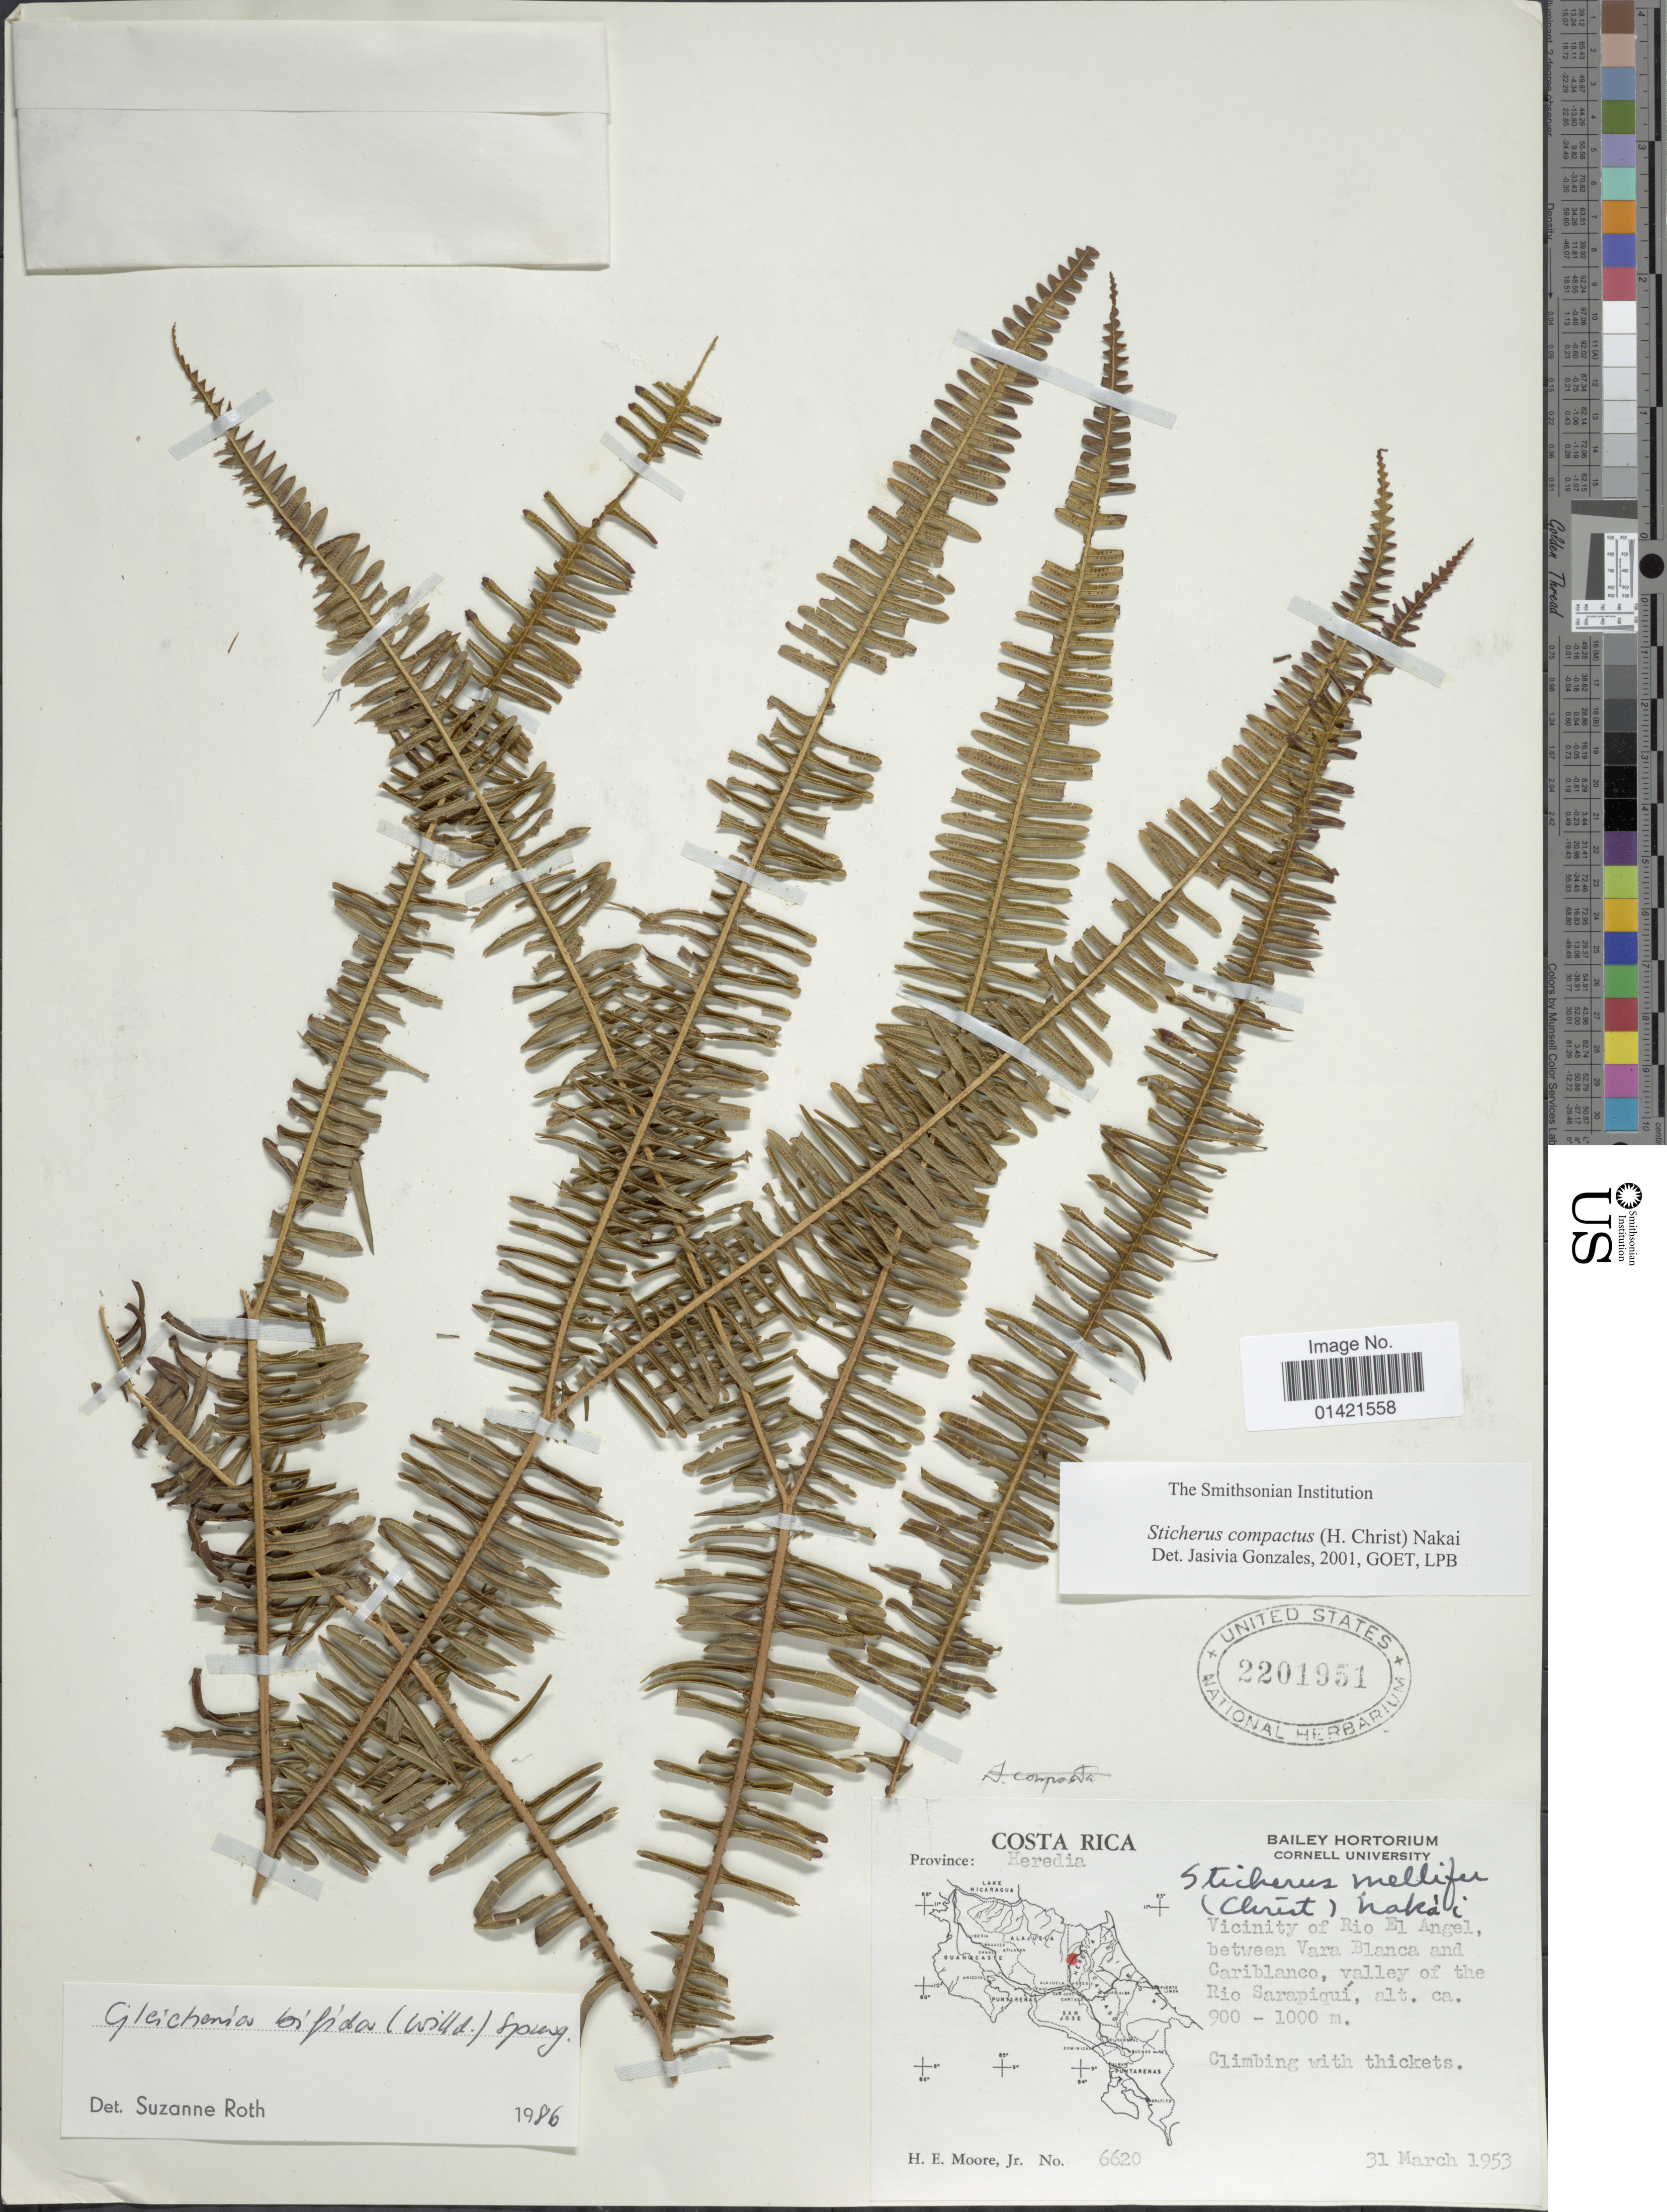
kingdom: Plantae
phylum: Tracheophyta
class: Polypodiopsida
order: Gleicheniales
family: Gleicheniaceae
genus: Sticherus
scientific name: Sticherus compactus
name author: (Christ) Nakai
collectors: H. Moore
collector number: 6620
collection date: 1953-03-31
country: Costa Rica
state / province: Heredia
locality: Vicinity of Rio El Angel, between Vara Blanca and Cariblanco, valley of the Rio Sarapiqui.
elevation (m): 900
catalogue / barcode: US 2201951